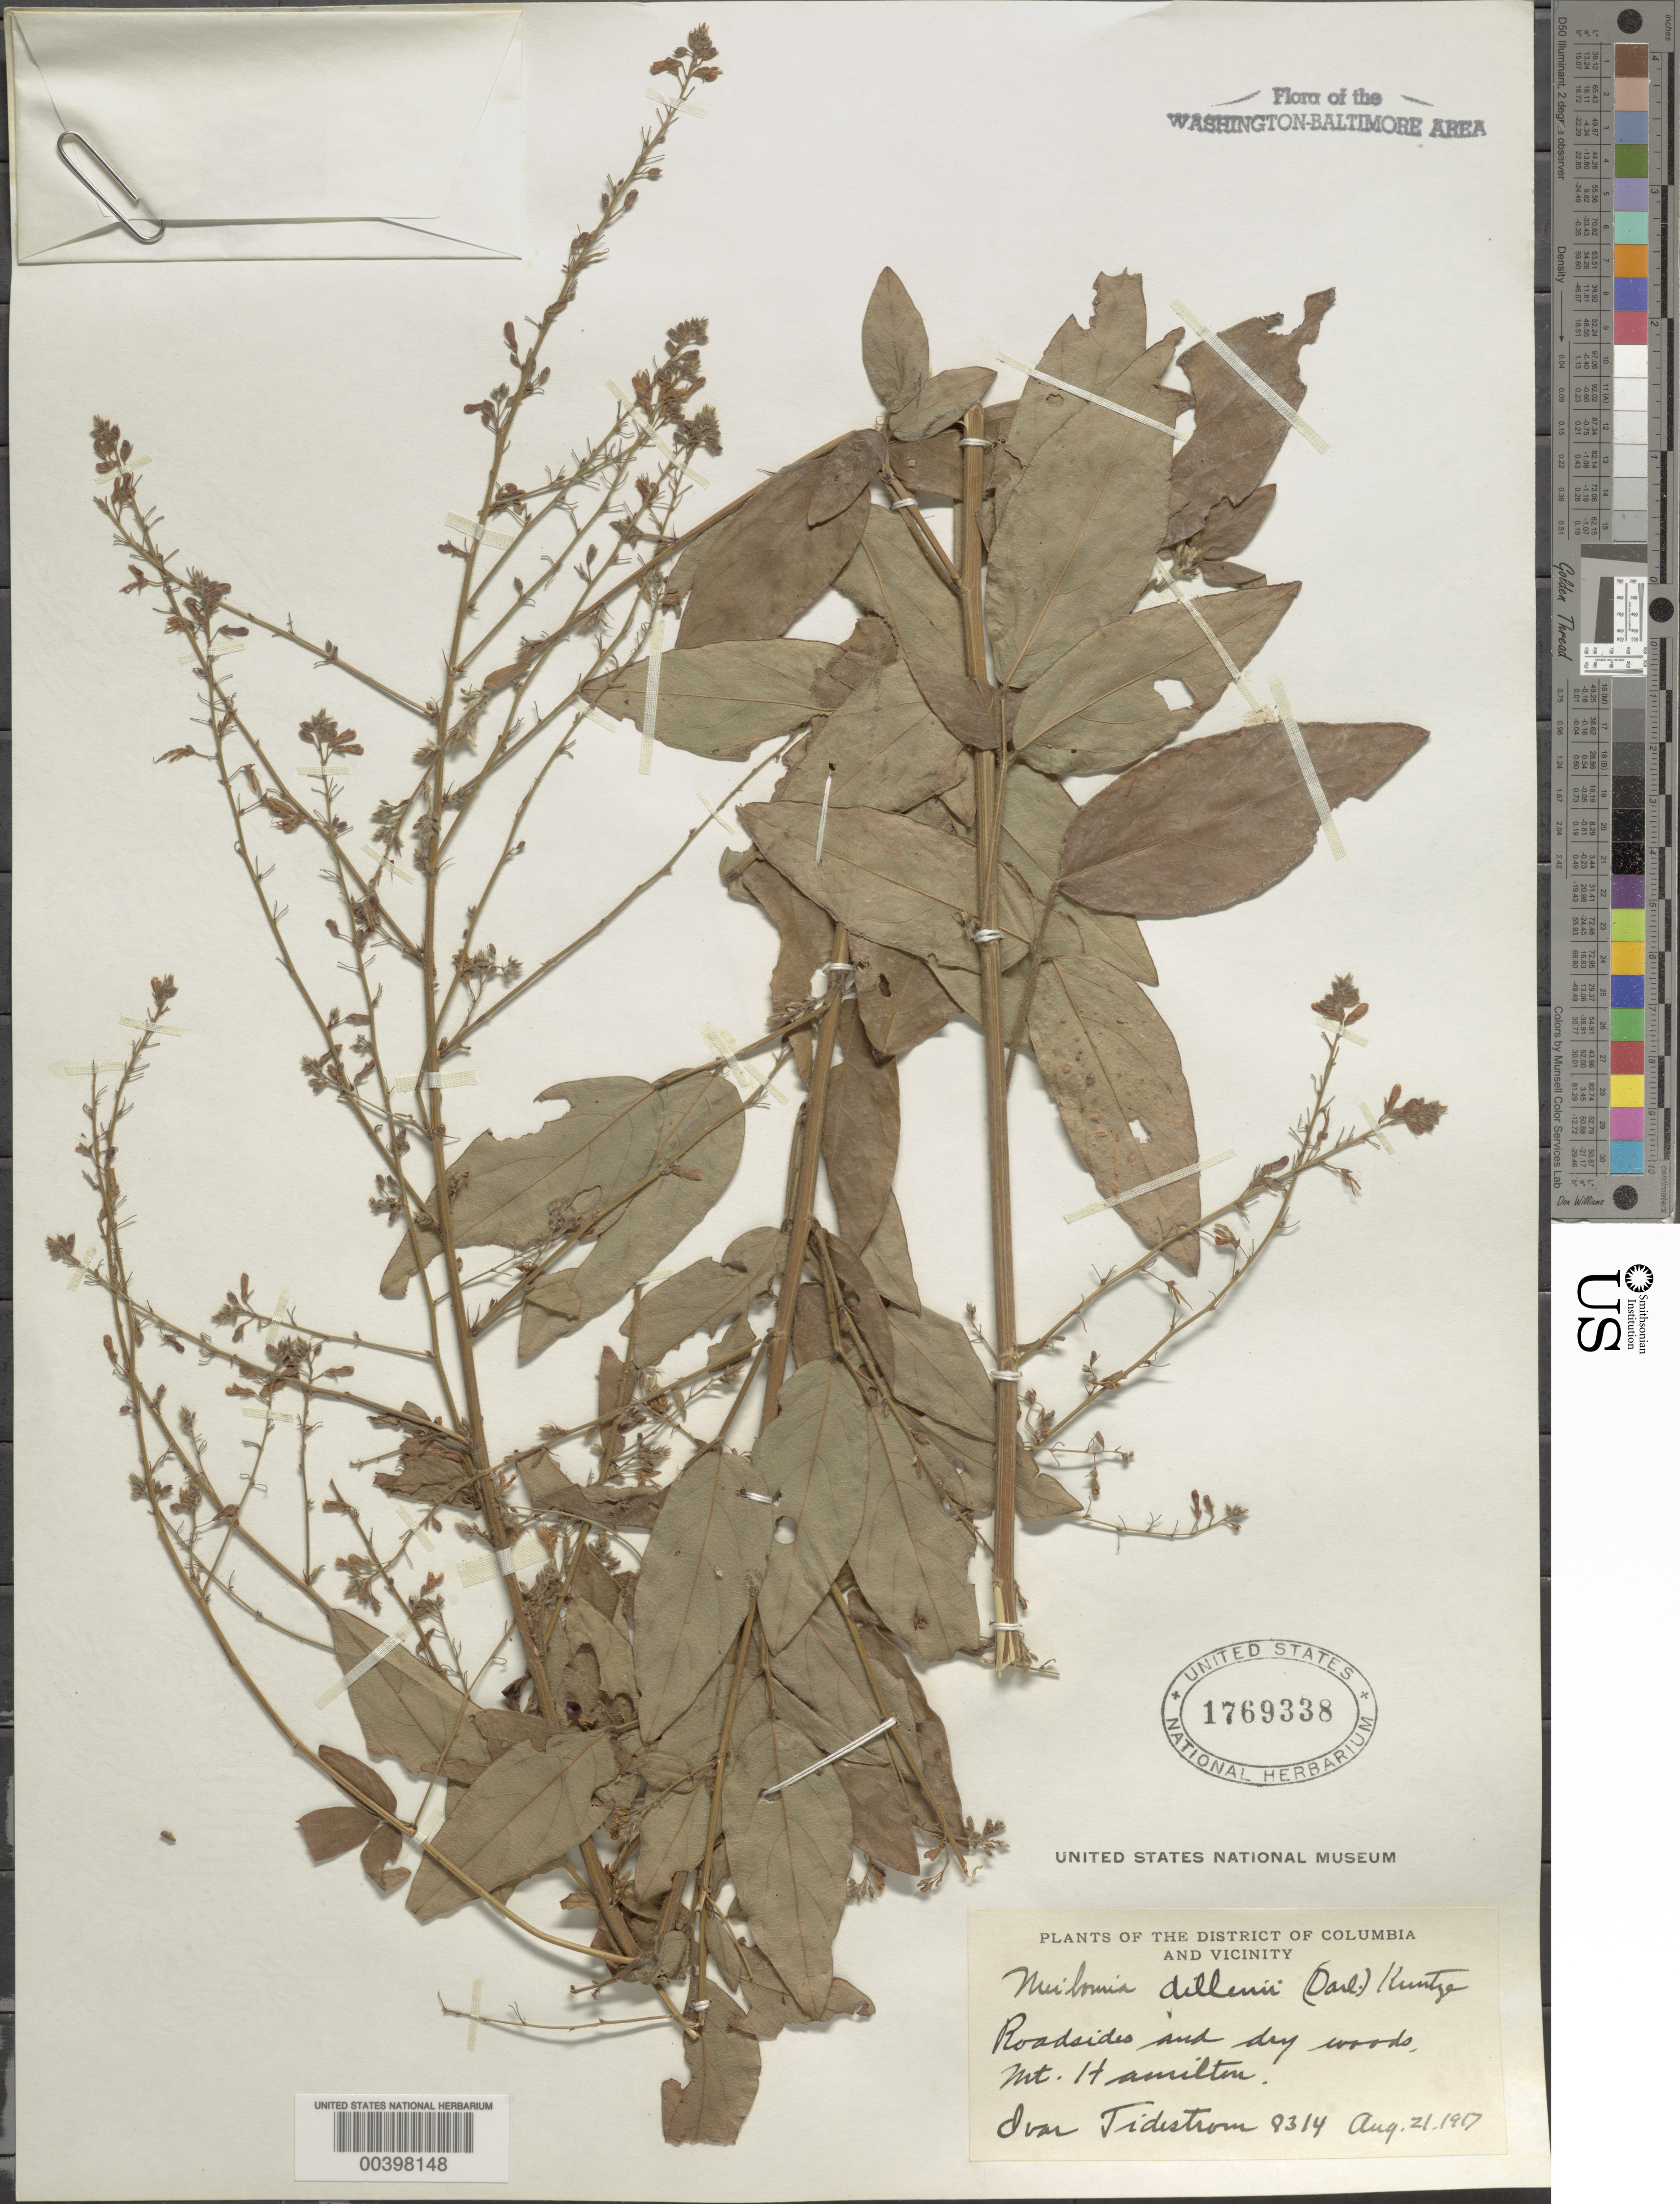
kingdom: Plantae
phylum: Tracheophyta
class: Magnoliopsida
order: Fabales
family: Fabaceae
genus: Desmodium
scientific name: Desmodium glabellum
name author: (Michx.) DC.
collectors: I. F. Tidestrom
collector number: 9314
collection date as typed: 21 Aug 1917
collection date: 1917-08-21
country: United States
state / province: District of Columbia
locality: Mount Hamilton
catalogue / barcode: US 1769338